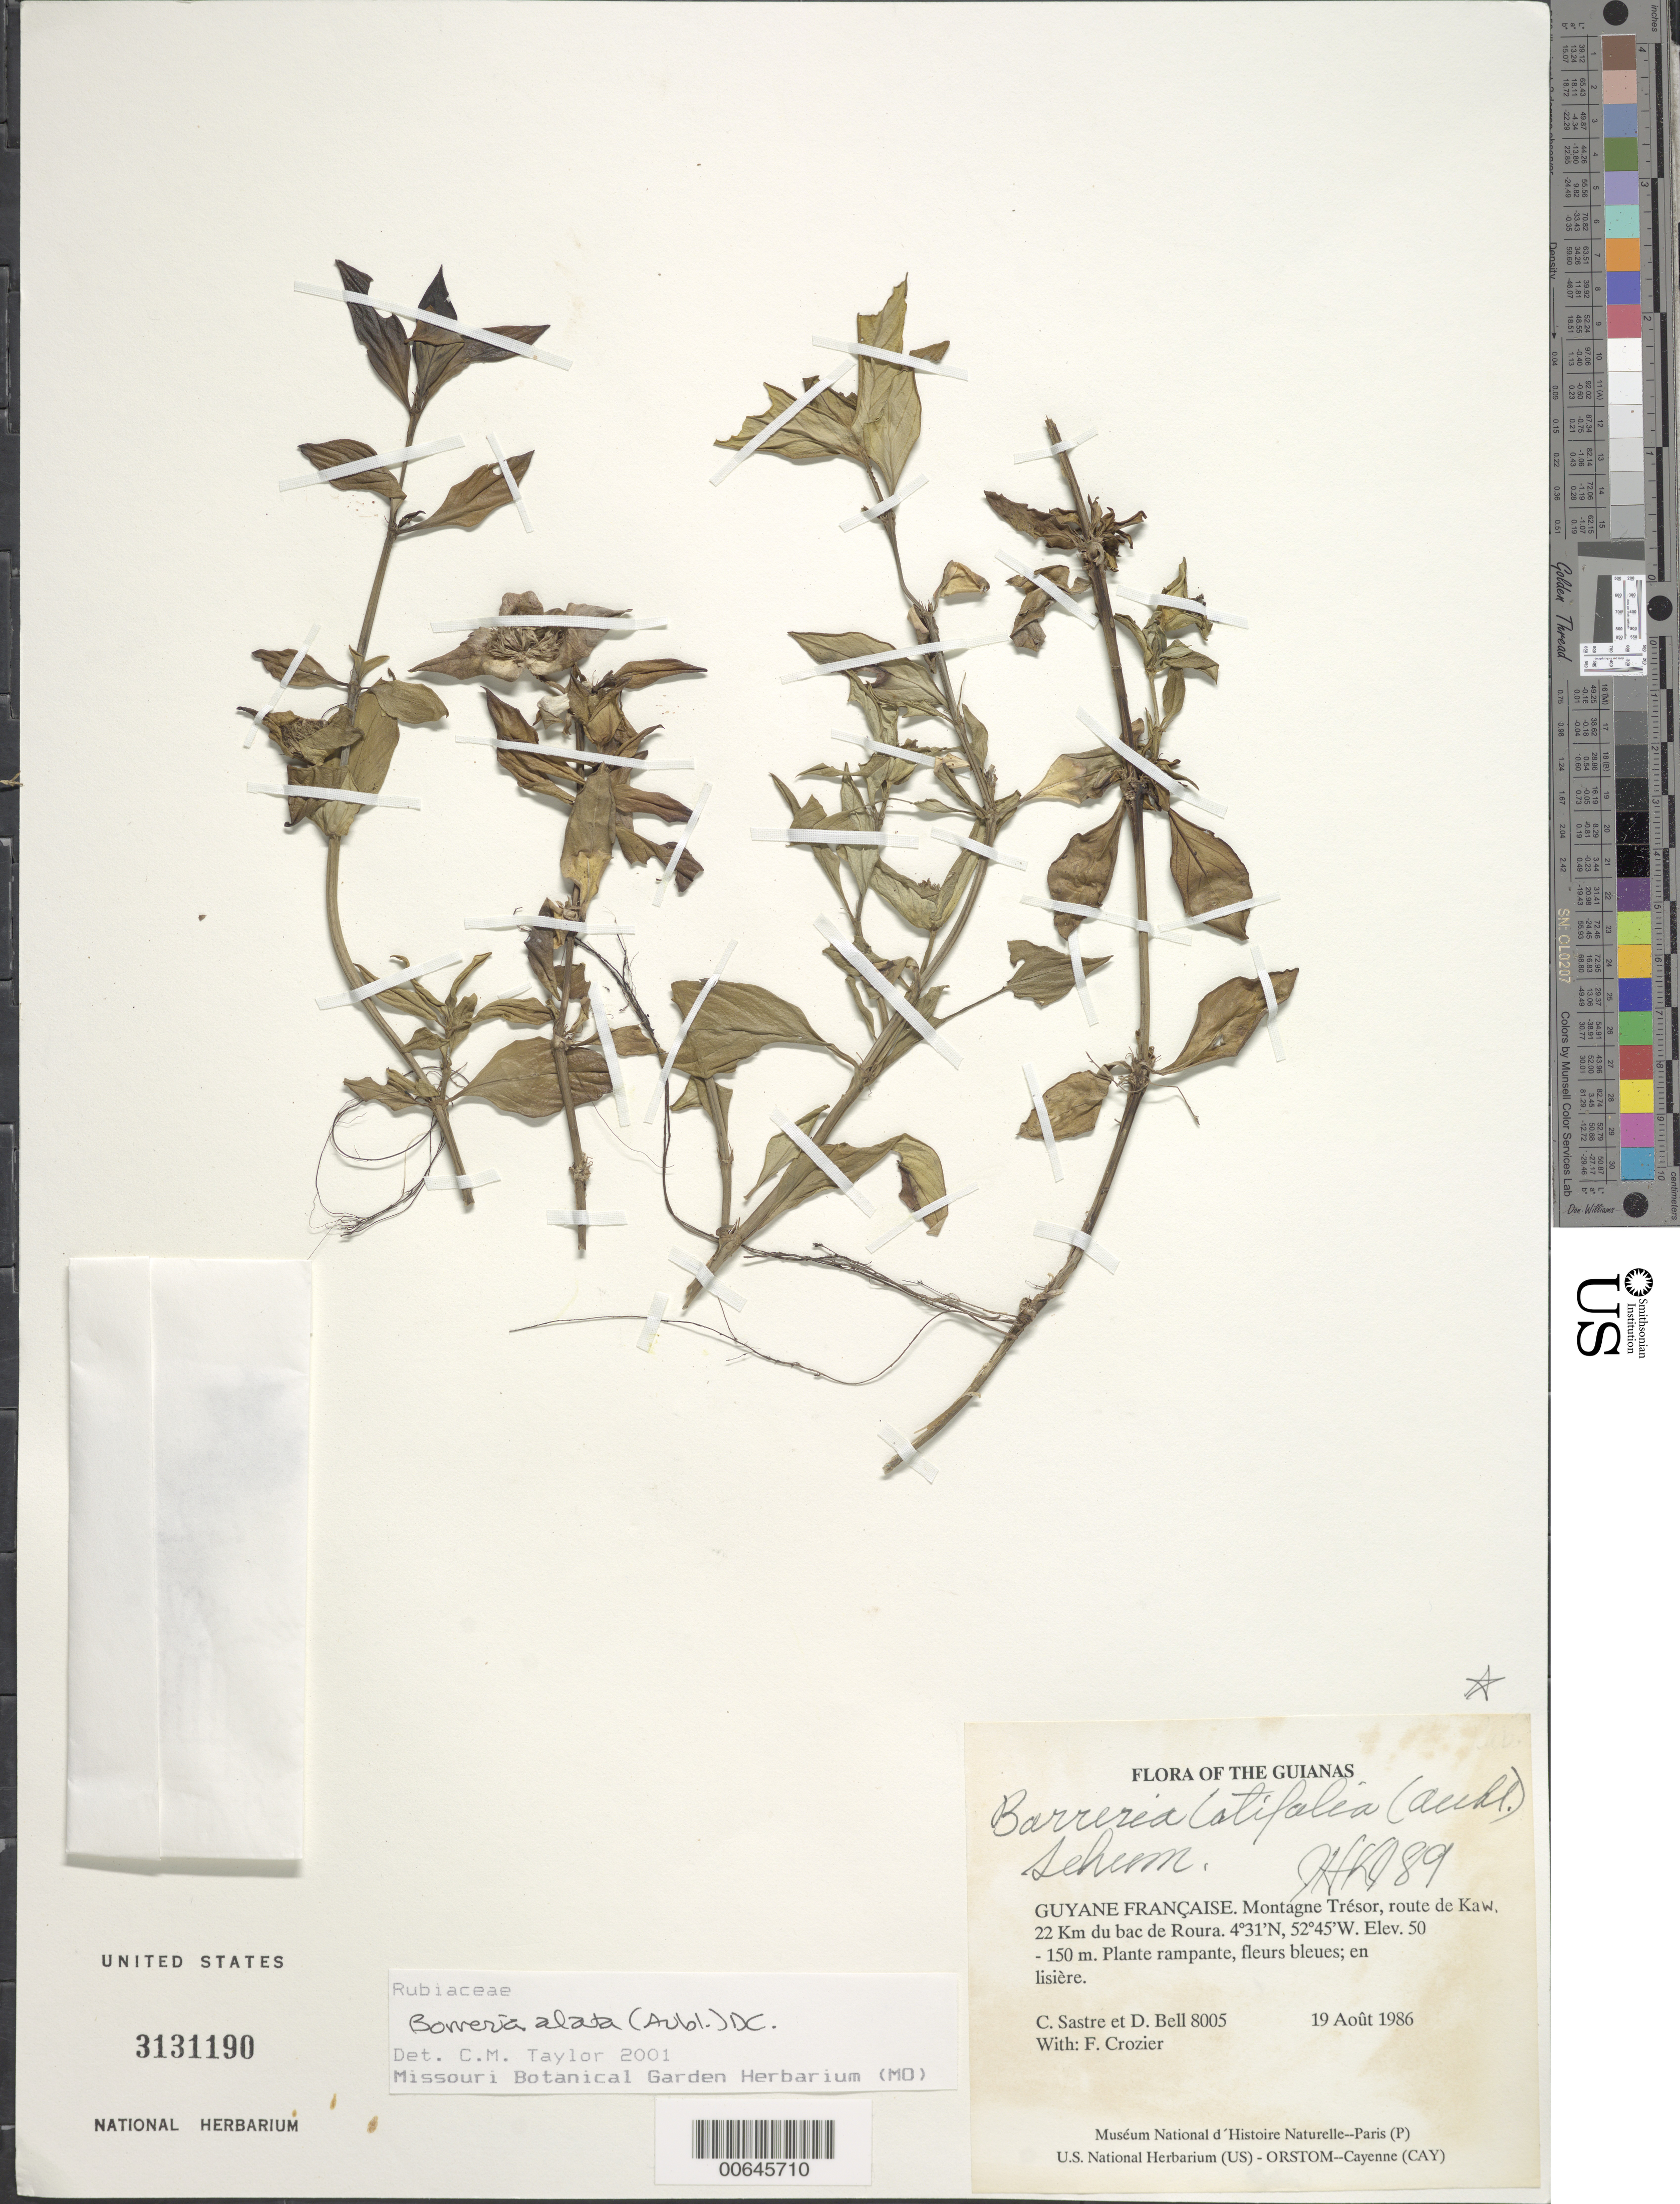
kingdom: Plantae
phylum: Tracheophyta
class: Magnoliopsida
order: Gentianales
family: Rubiaceae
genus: Borreria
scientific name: Borreria alata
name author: (Aubl.) DC.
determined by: Taylor, Charlotte M.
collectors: C. H. L. Sastre, D. A. Bell & F. Crozier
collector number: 8005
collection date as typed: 19 August 1986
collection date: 1986-08-19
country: French Guiana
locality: Montagne Trésor, route de Kaw, 22 km du bac de Roura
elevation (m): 50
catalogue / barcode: US 3131190